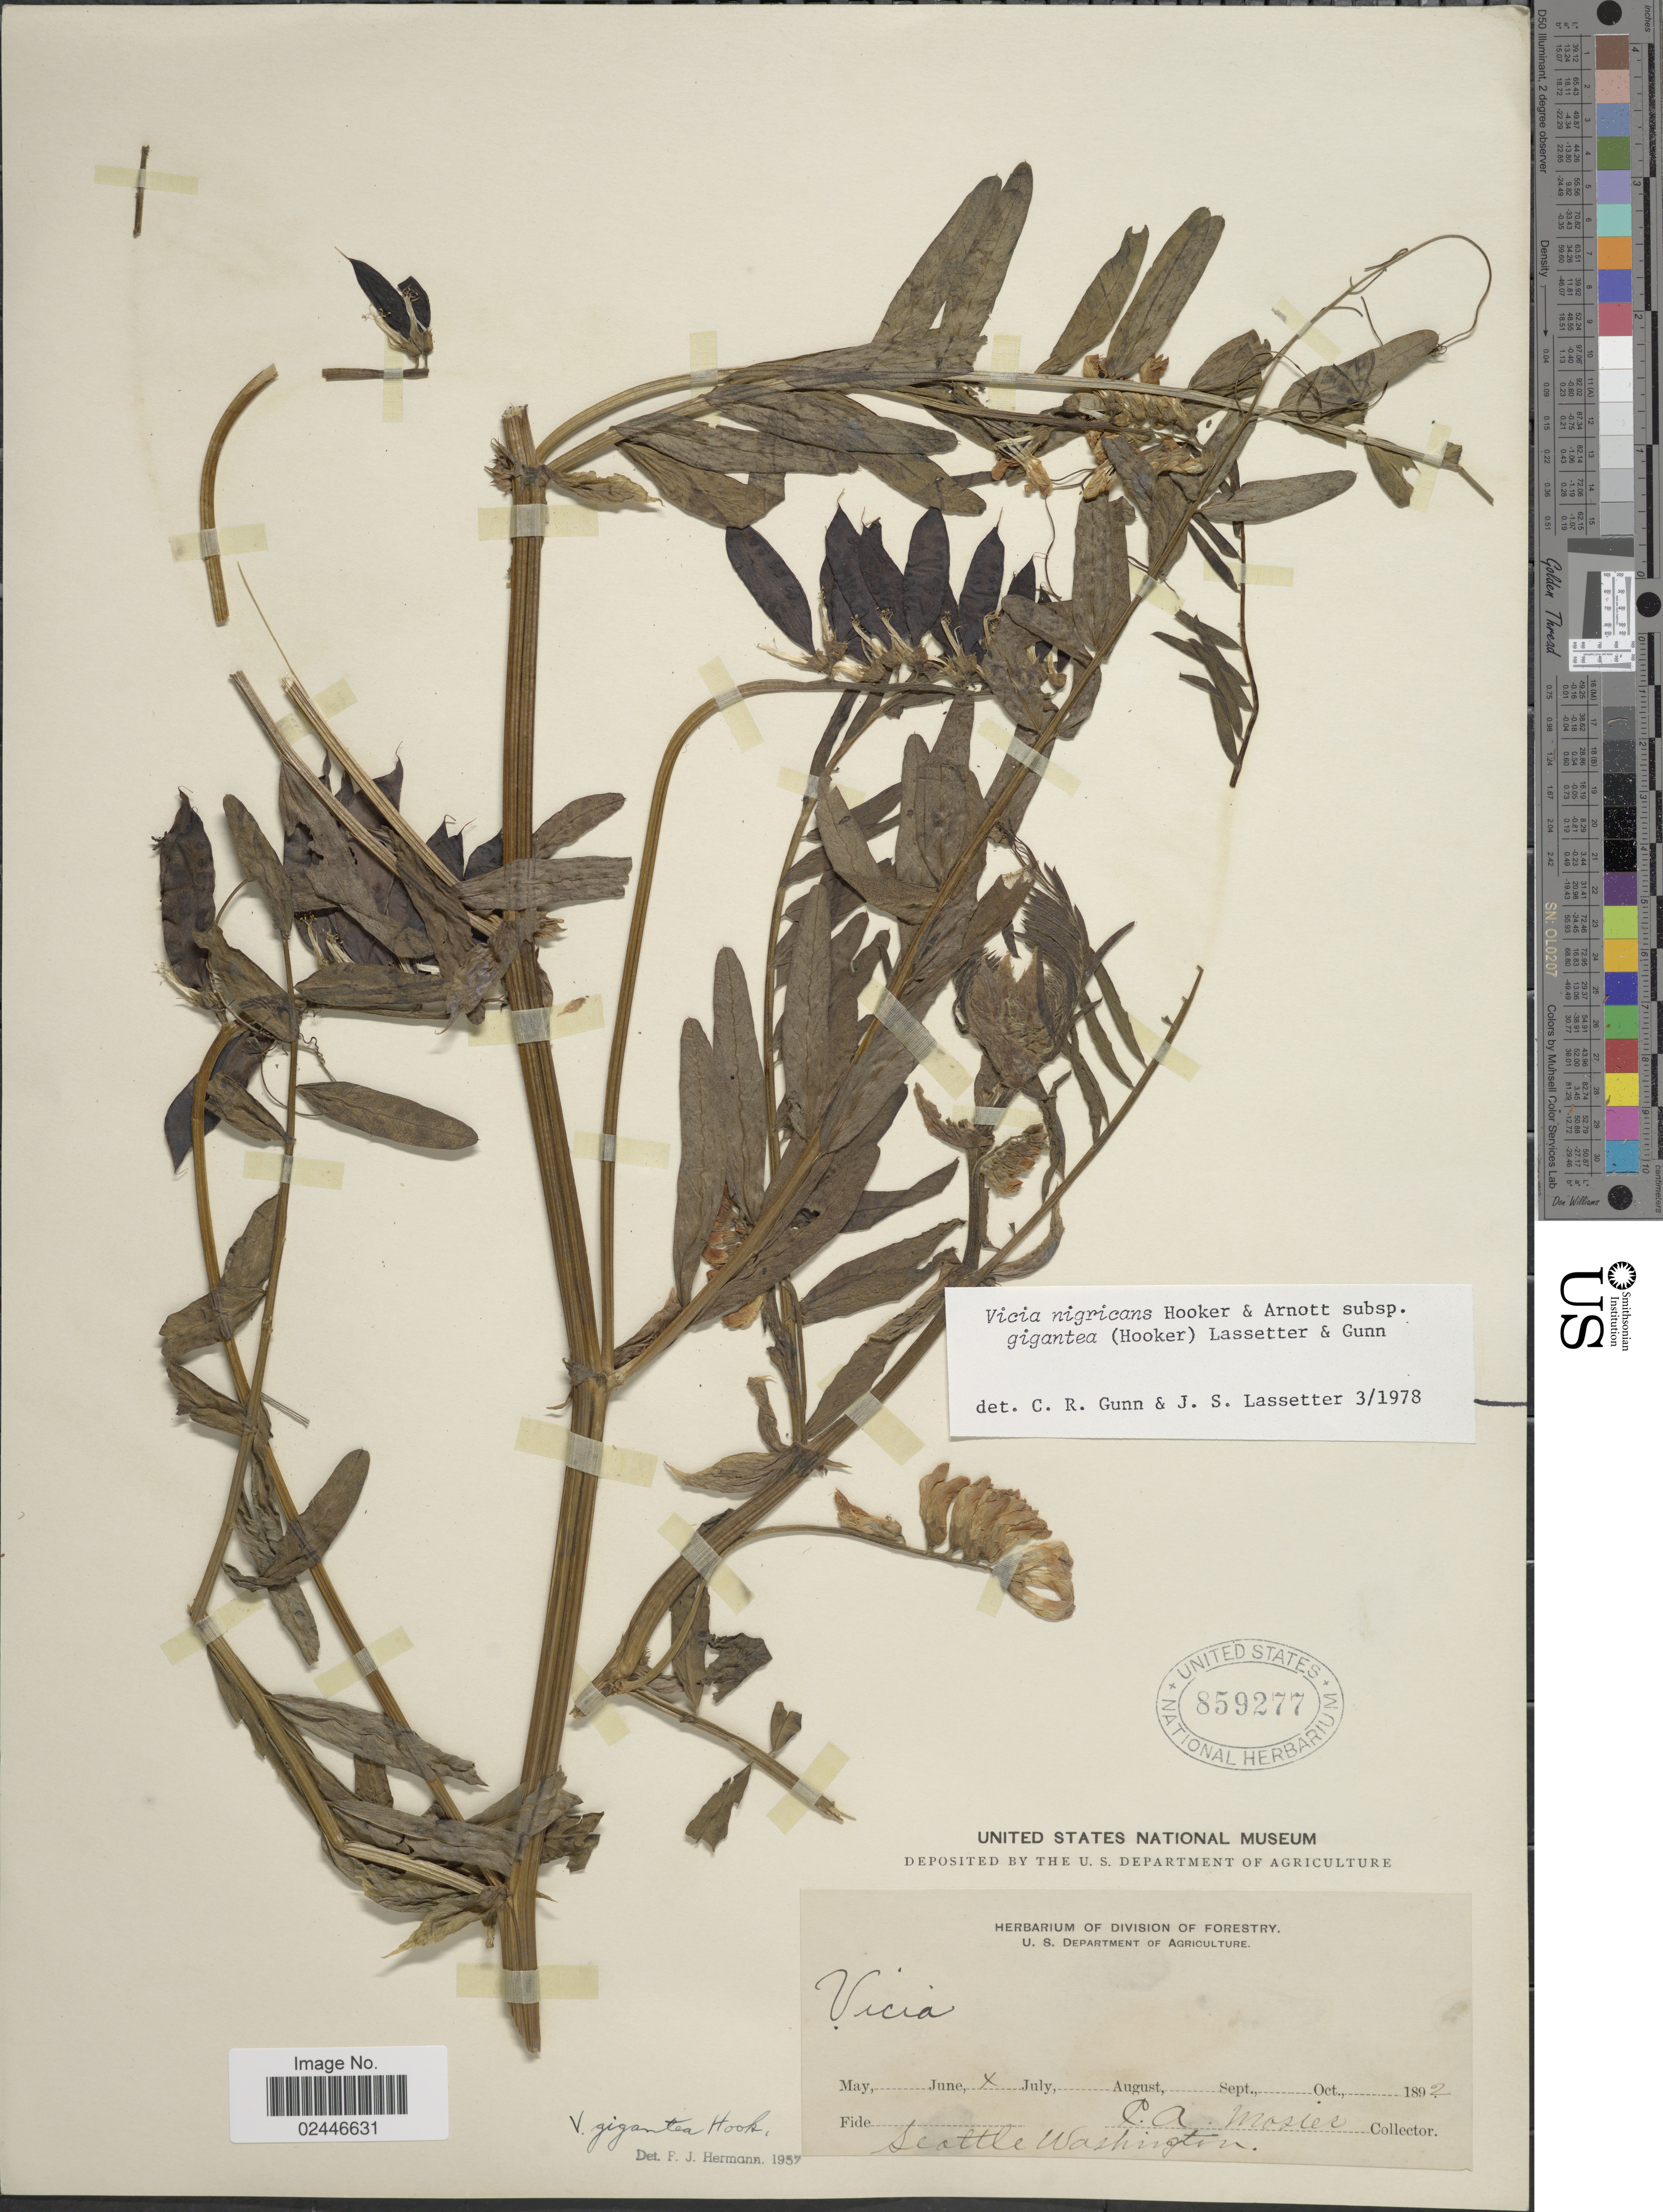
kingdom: Plantae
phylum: Tracheophyta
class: Magnoliopsida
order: Fabales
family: Fabaceae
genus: Vicia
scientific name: Vicia nigricans subsp. gigantea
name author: Hook. & Arn.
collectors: C. A. Mosier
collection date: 1892-06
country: United States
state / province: Washington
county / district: King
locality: Seattle Washington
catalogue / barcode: US 859277